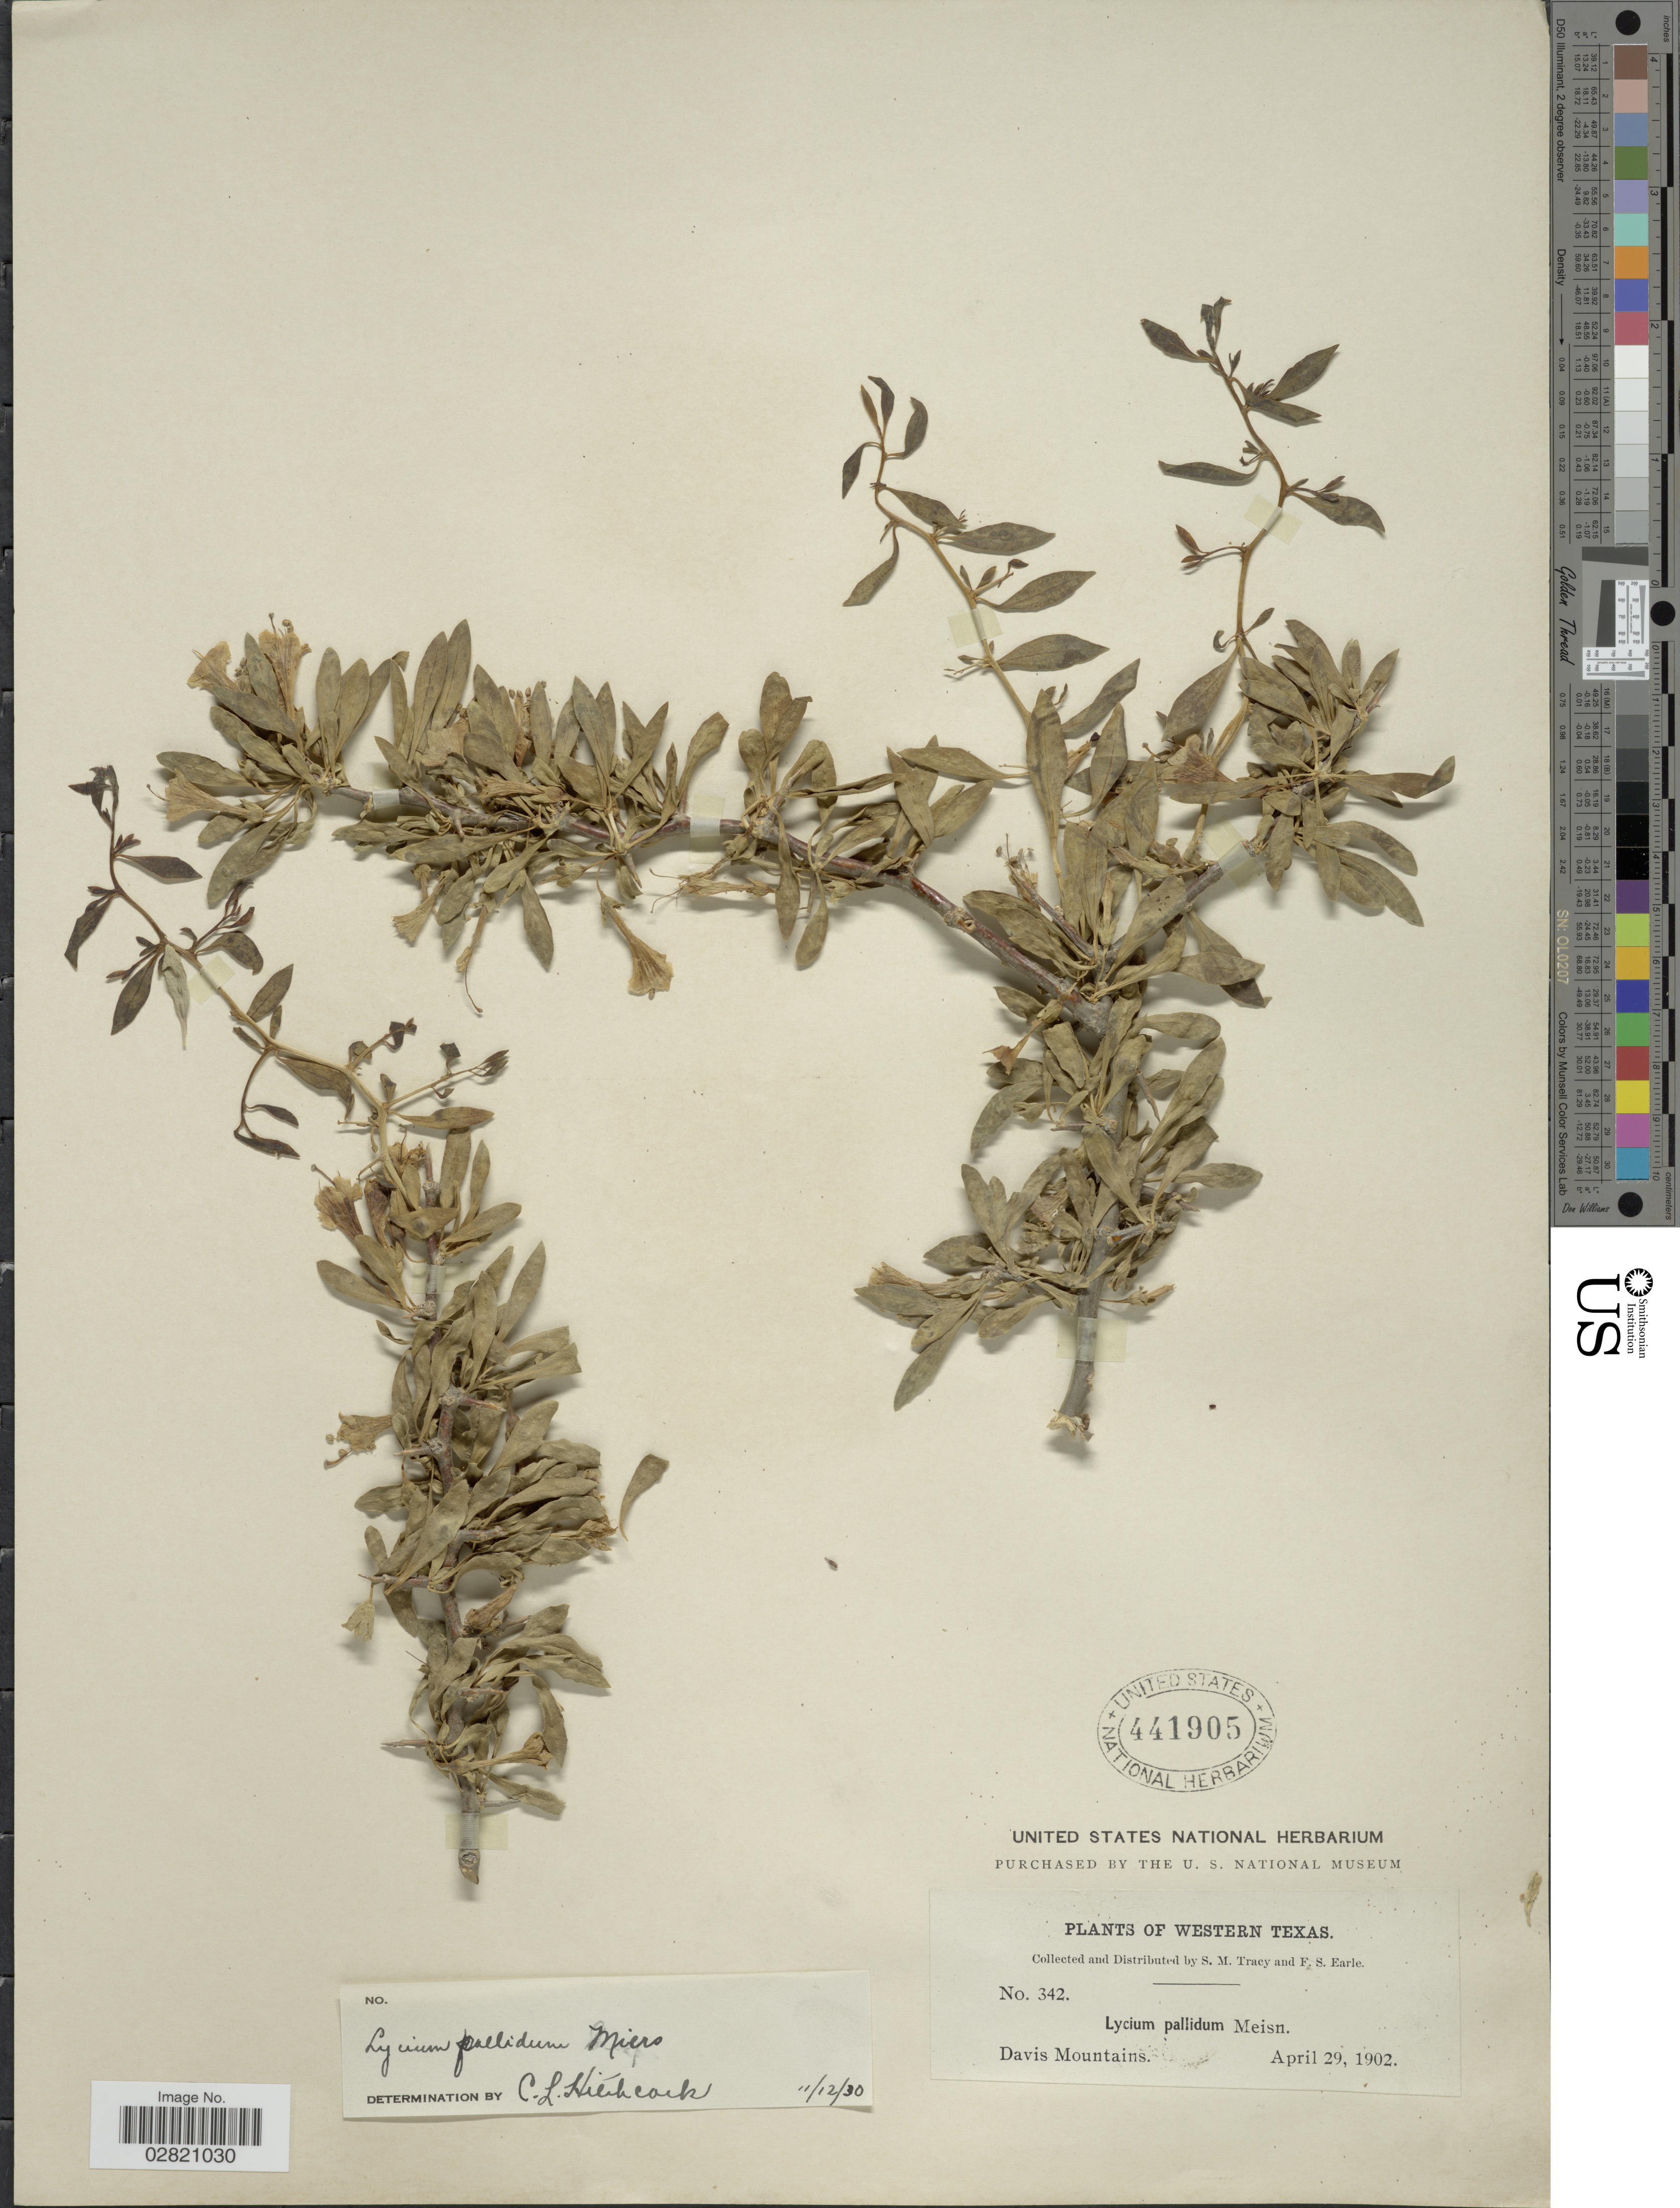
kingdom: Plantae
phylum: Tracheophyta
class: Magnoliopsida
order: Solanales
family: Solanaceae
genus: Lycium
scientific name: Lycium pallidum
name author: Miers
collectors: S. M. Tracy & F. S. Earle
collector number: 342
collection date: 1902-04-29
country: United States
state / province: Texas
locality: Western Texas. Davis Mountains.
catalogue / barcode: US 441905